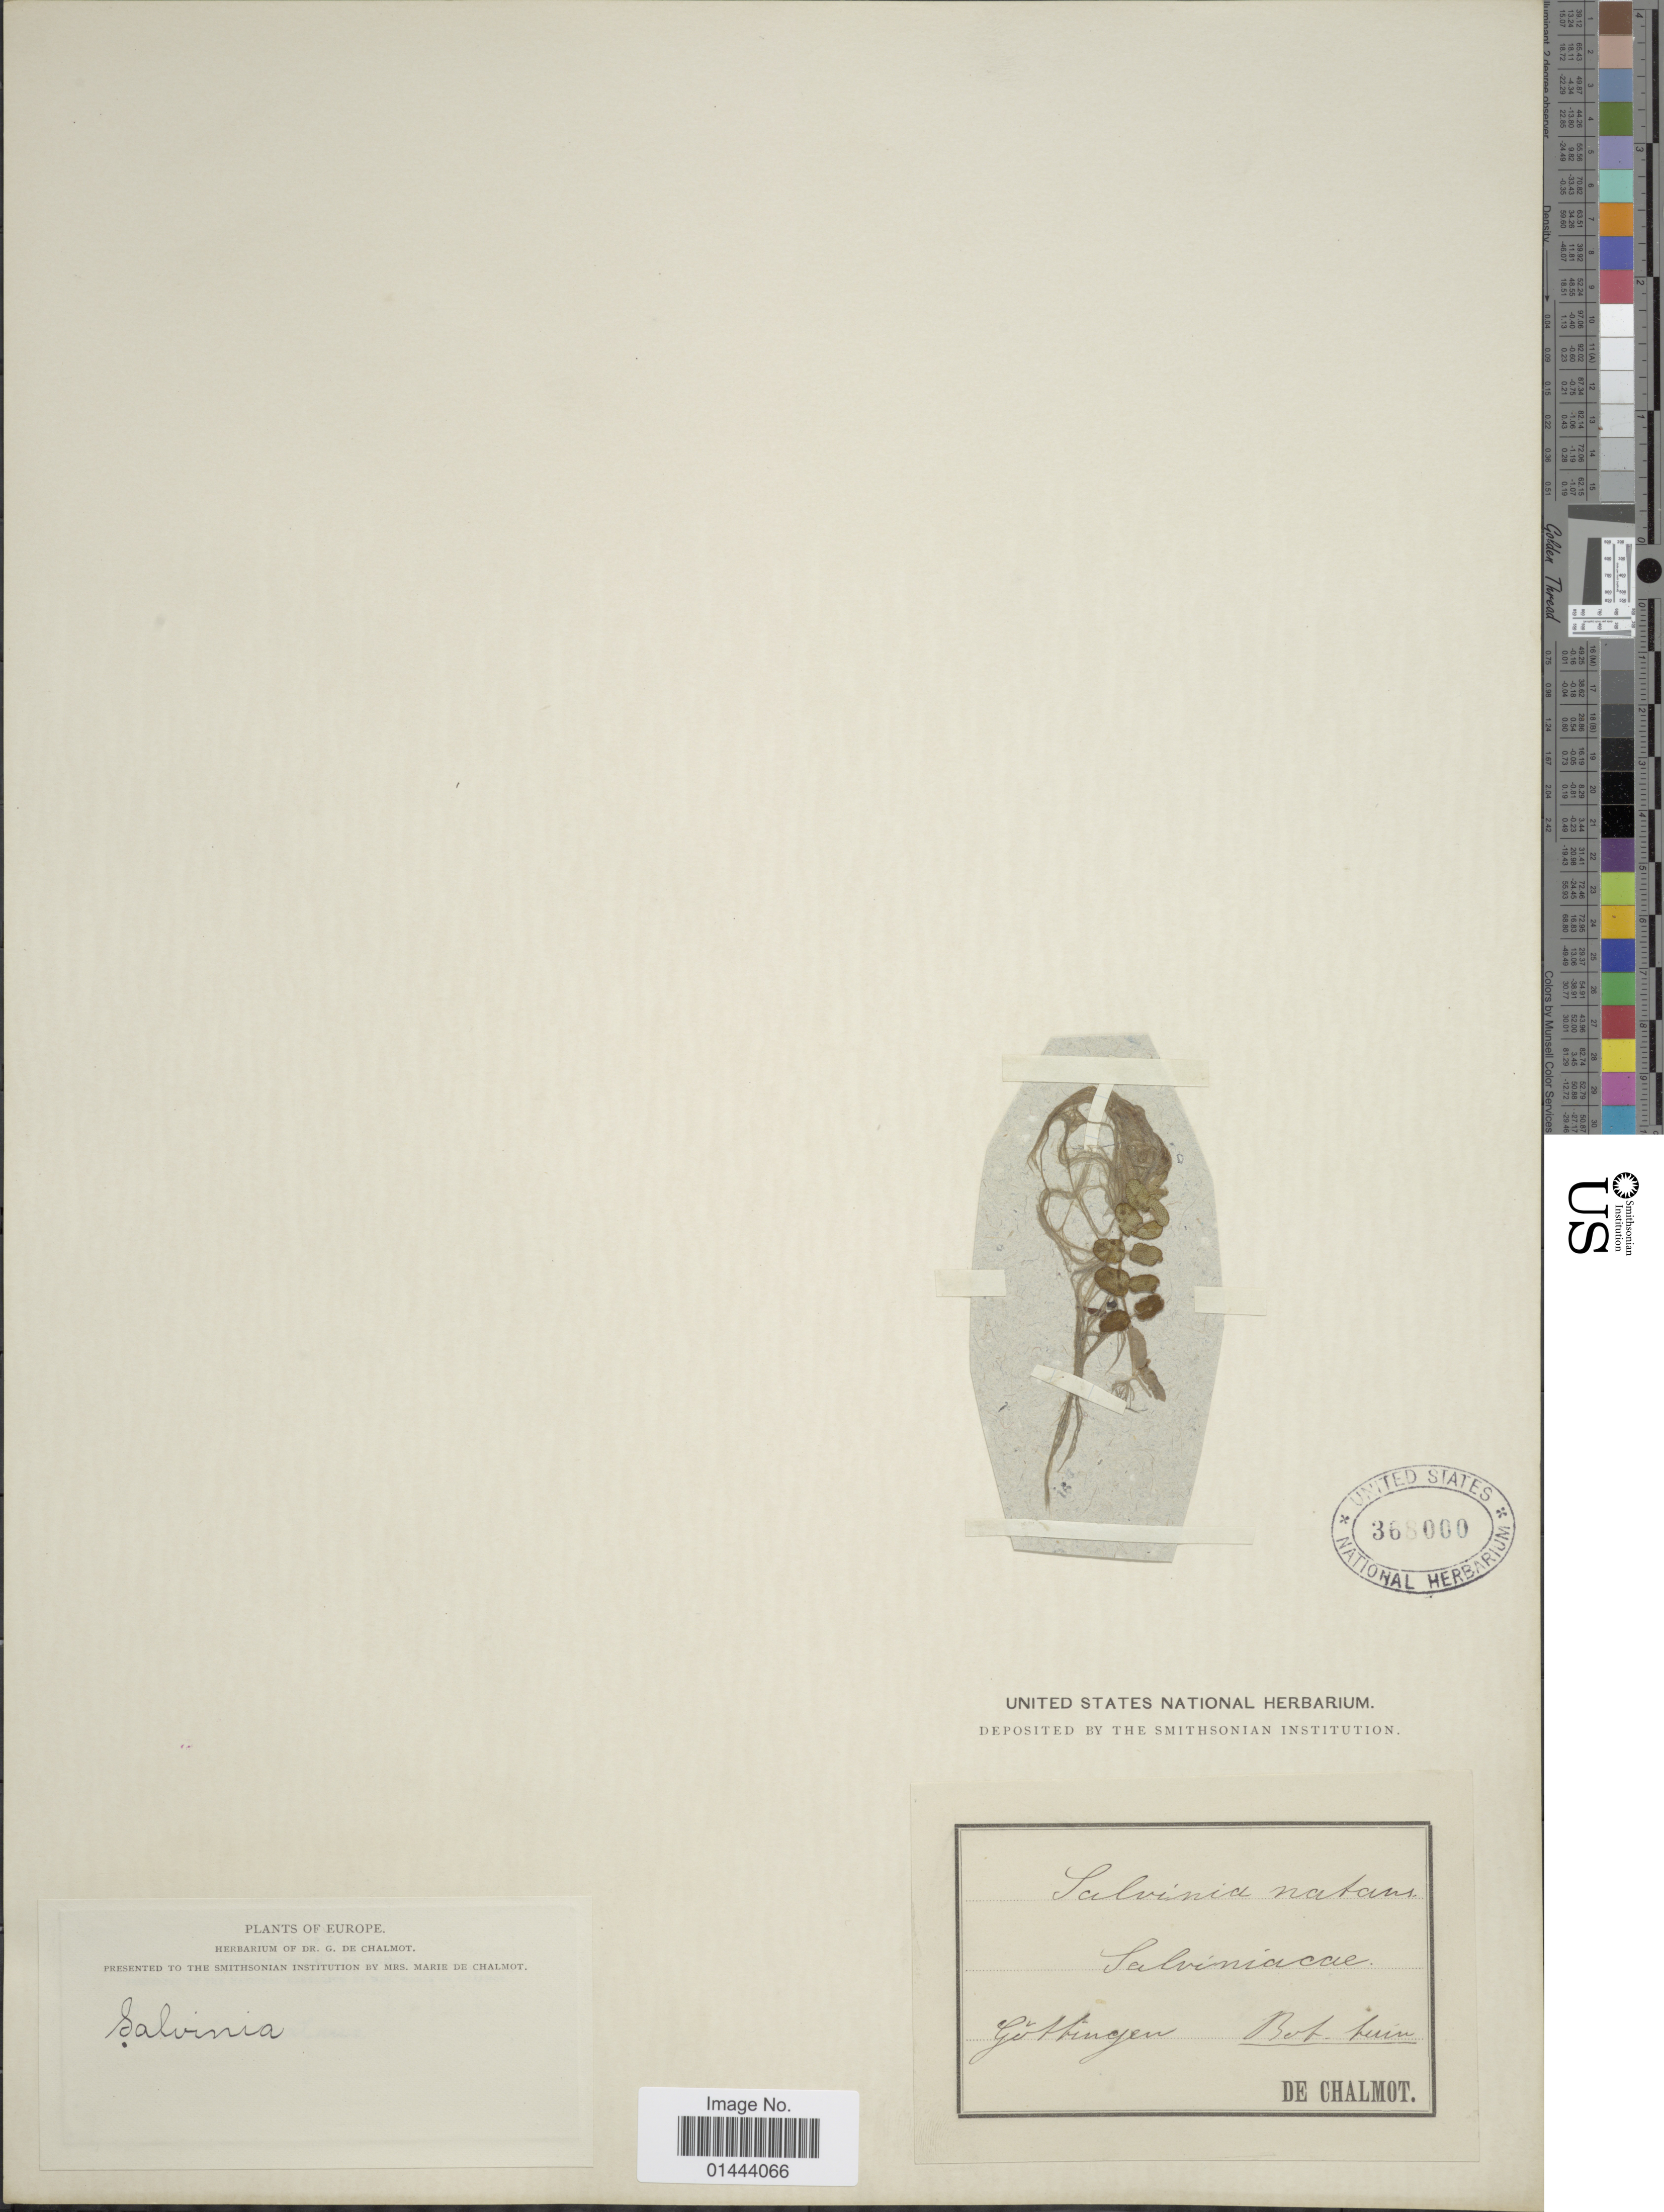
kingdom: Plantae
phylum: Tracheophyta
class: Polypodiopsida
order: Salviniales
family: Salviniaceae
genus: Salvinia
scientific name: Salvinia natans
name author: (L.) All.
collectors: M. Chalmot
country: Germany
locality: Europe, Gottingen [interpreted]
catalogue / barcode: US 368000